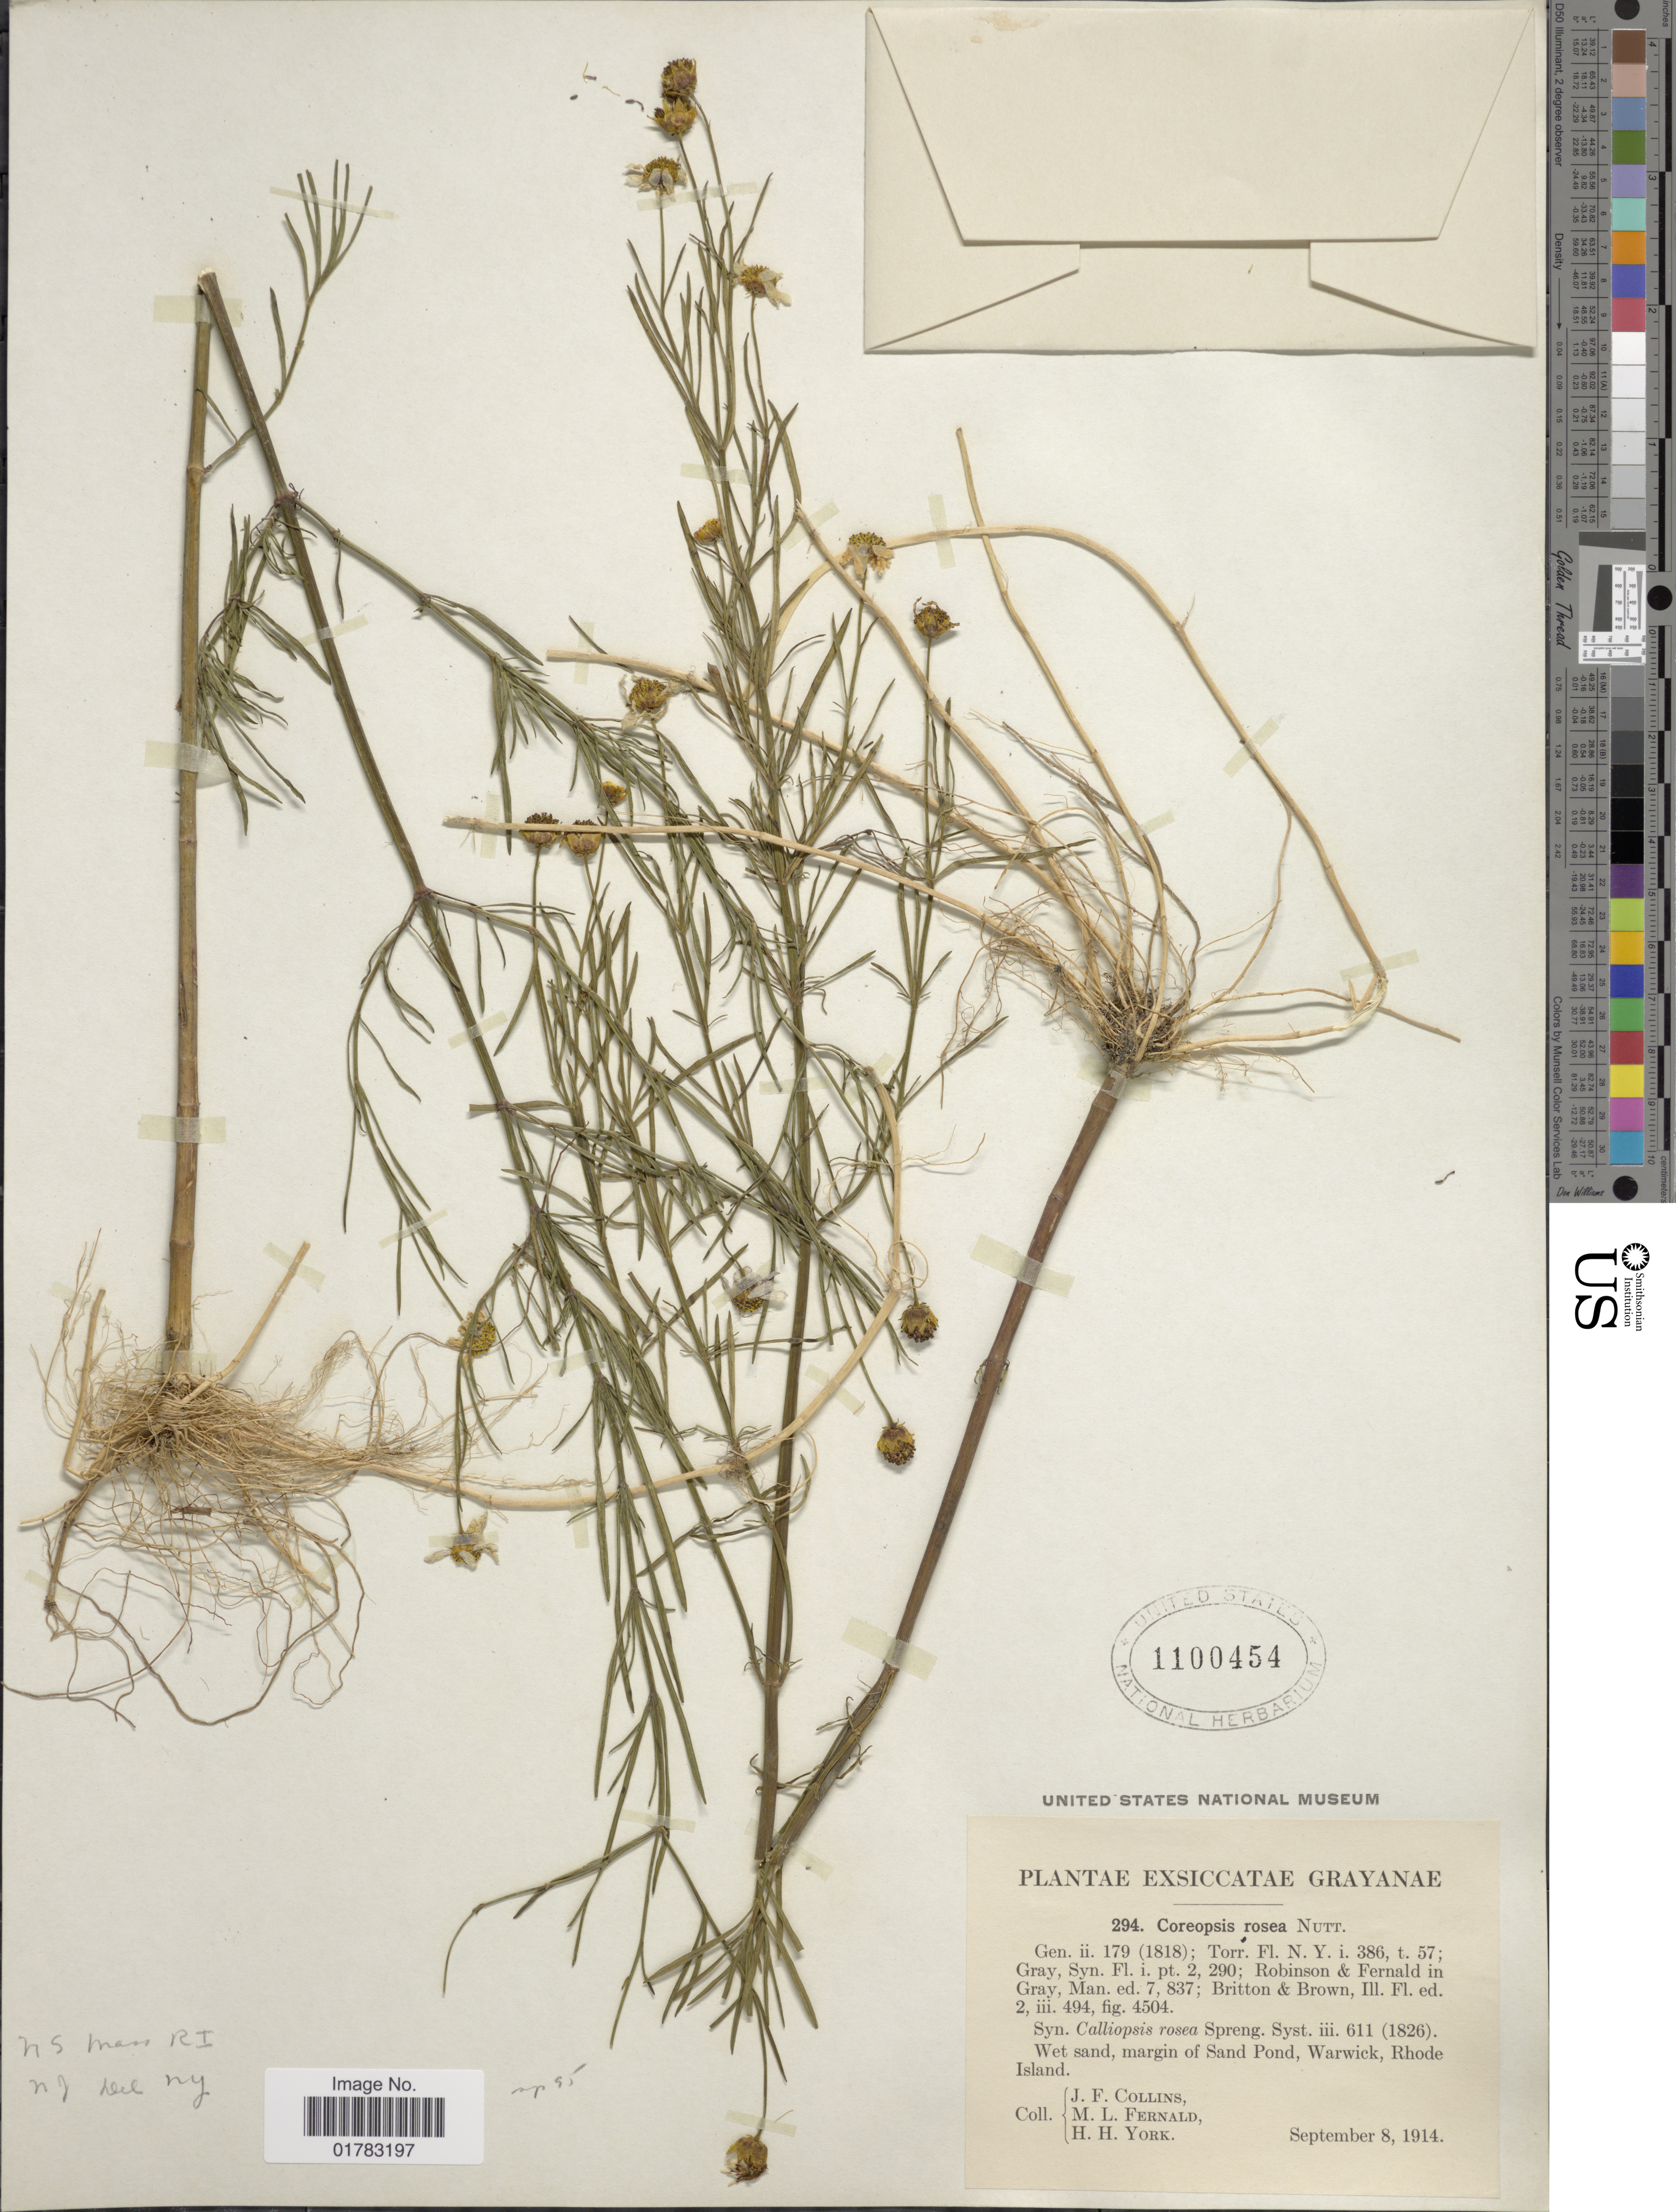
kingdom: Plantae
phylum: Tracheophyta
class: Magnoliopsida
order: Asterales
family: Asteraceae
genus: Coreopsis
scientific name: Coreopsis rosea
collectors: J. Collins, M. L. Fernald & H. York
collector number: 294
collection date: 1914-09-08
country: United States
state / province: Rhode Island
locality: Exsiccatae Grayanae, wet sand, margin of Sand Pond, Warwick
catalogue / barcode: US 1100454